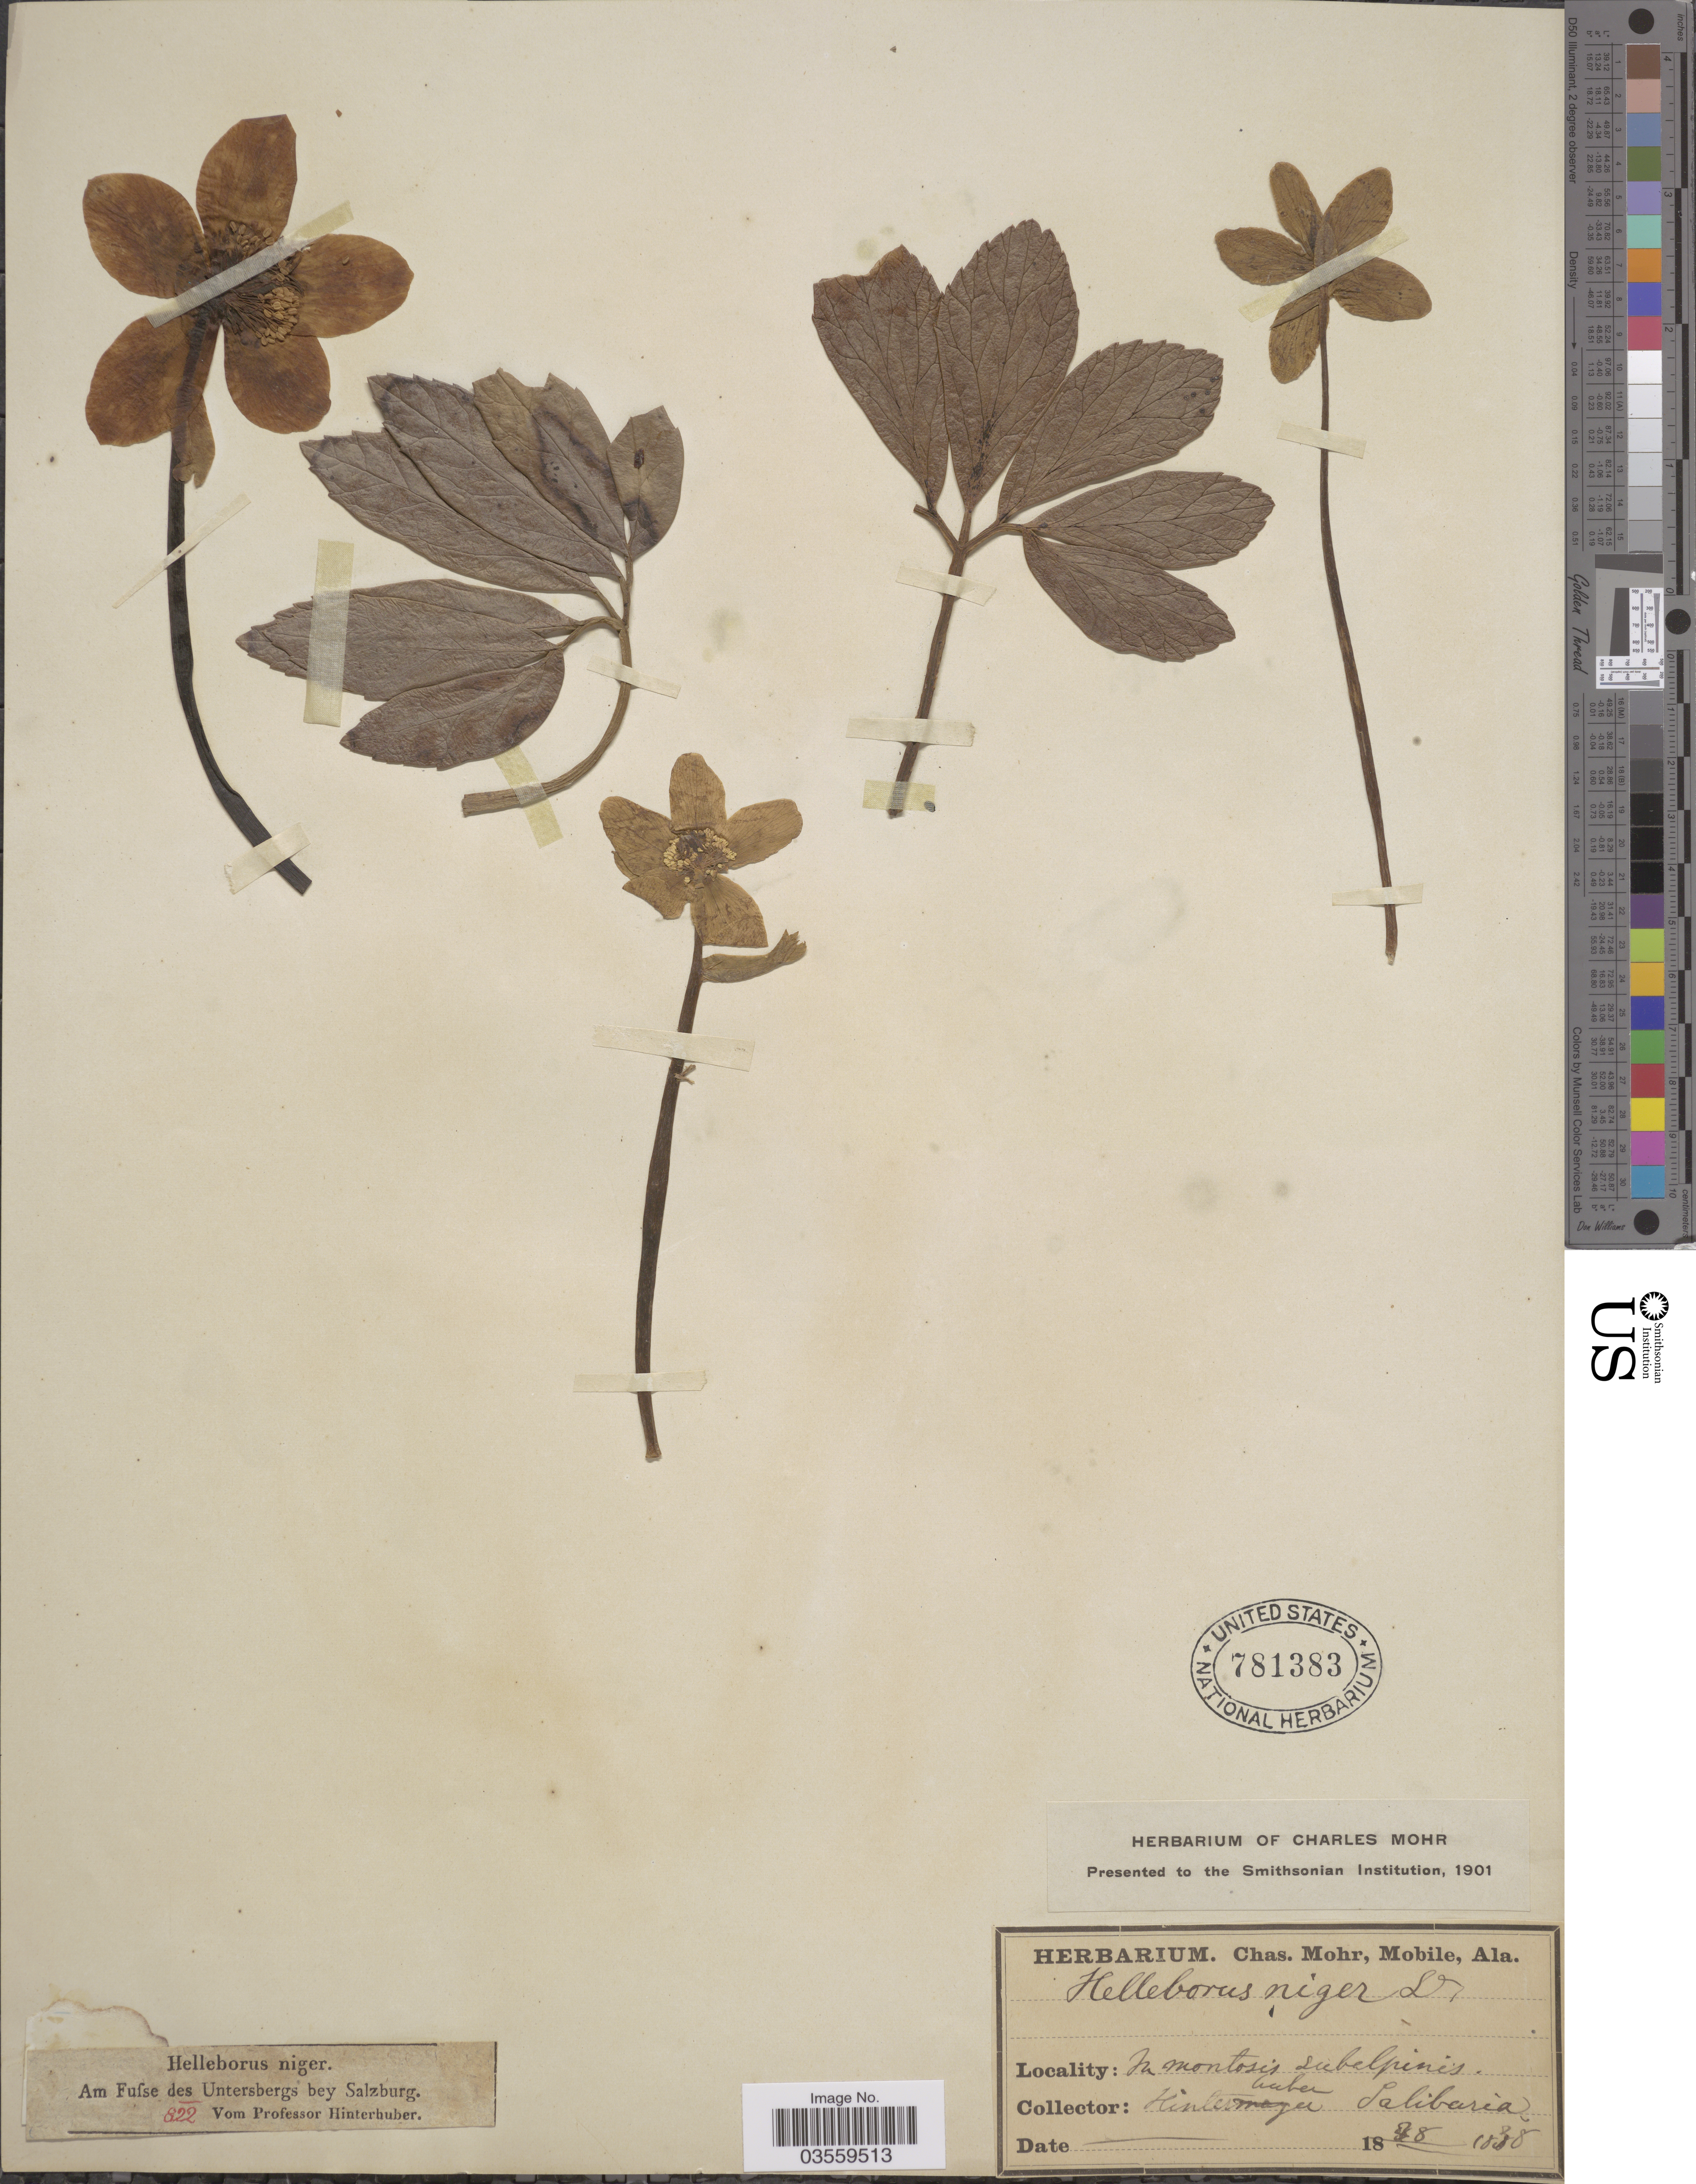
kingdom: Plantae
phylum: Tracheophyta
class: Magnoliopsida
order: Ranunculales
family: Ranunculaceae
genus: Helleborus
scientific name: Helleborus niger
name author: L.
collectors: -. Hinterhuber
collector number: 822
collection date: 1838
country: Austria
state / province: Salzburg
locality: Am Fufse des Unterbergs bey Salzburg. In montosis subelpinis.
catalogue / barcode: US 781383